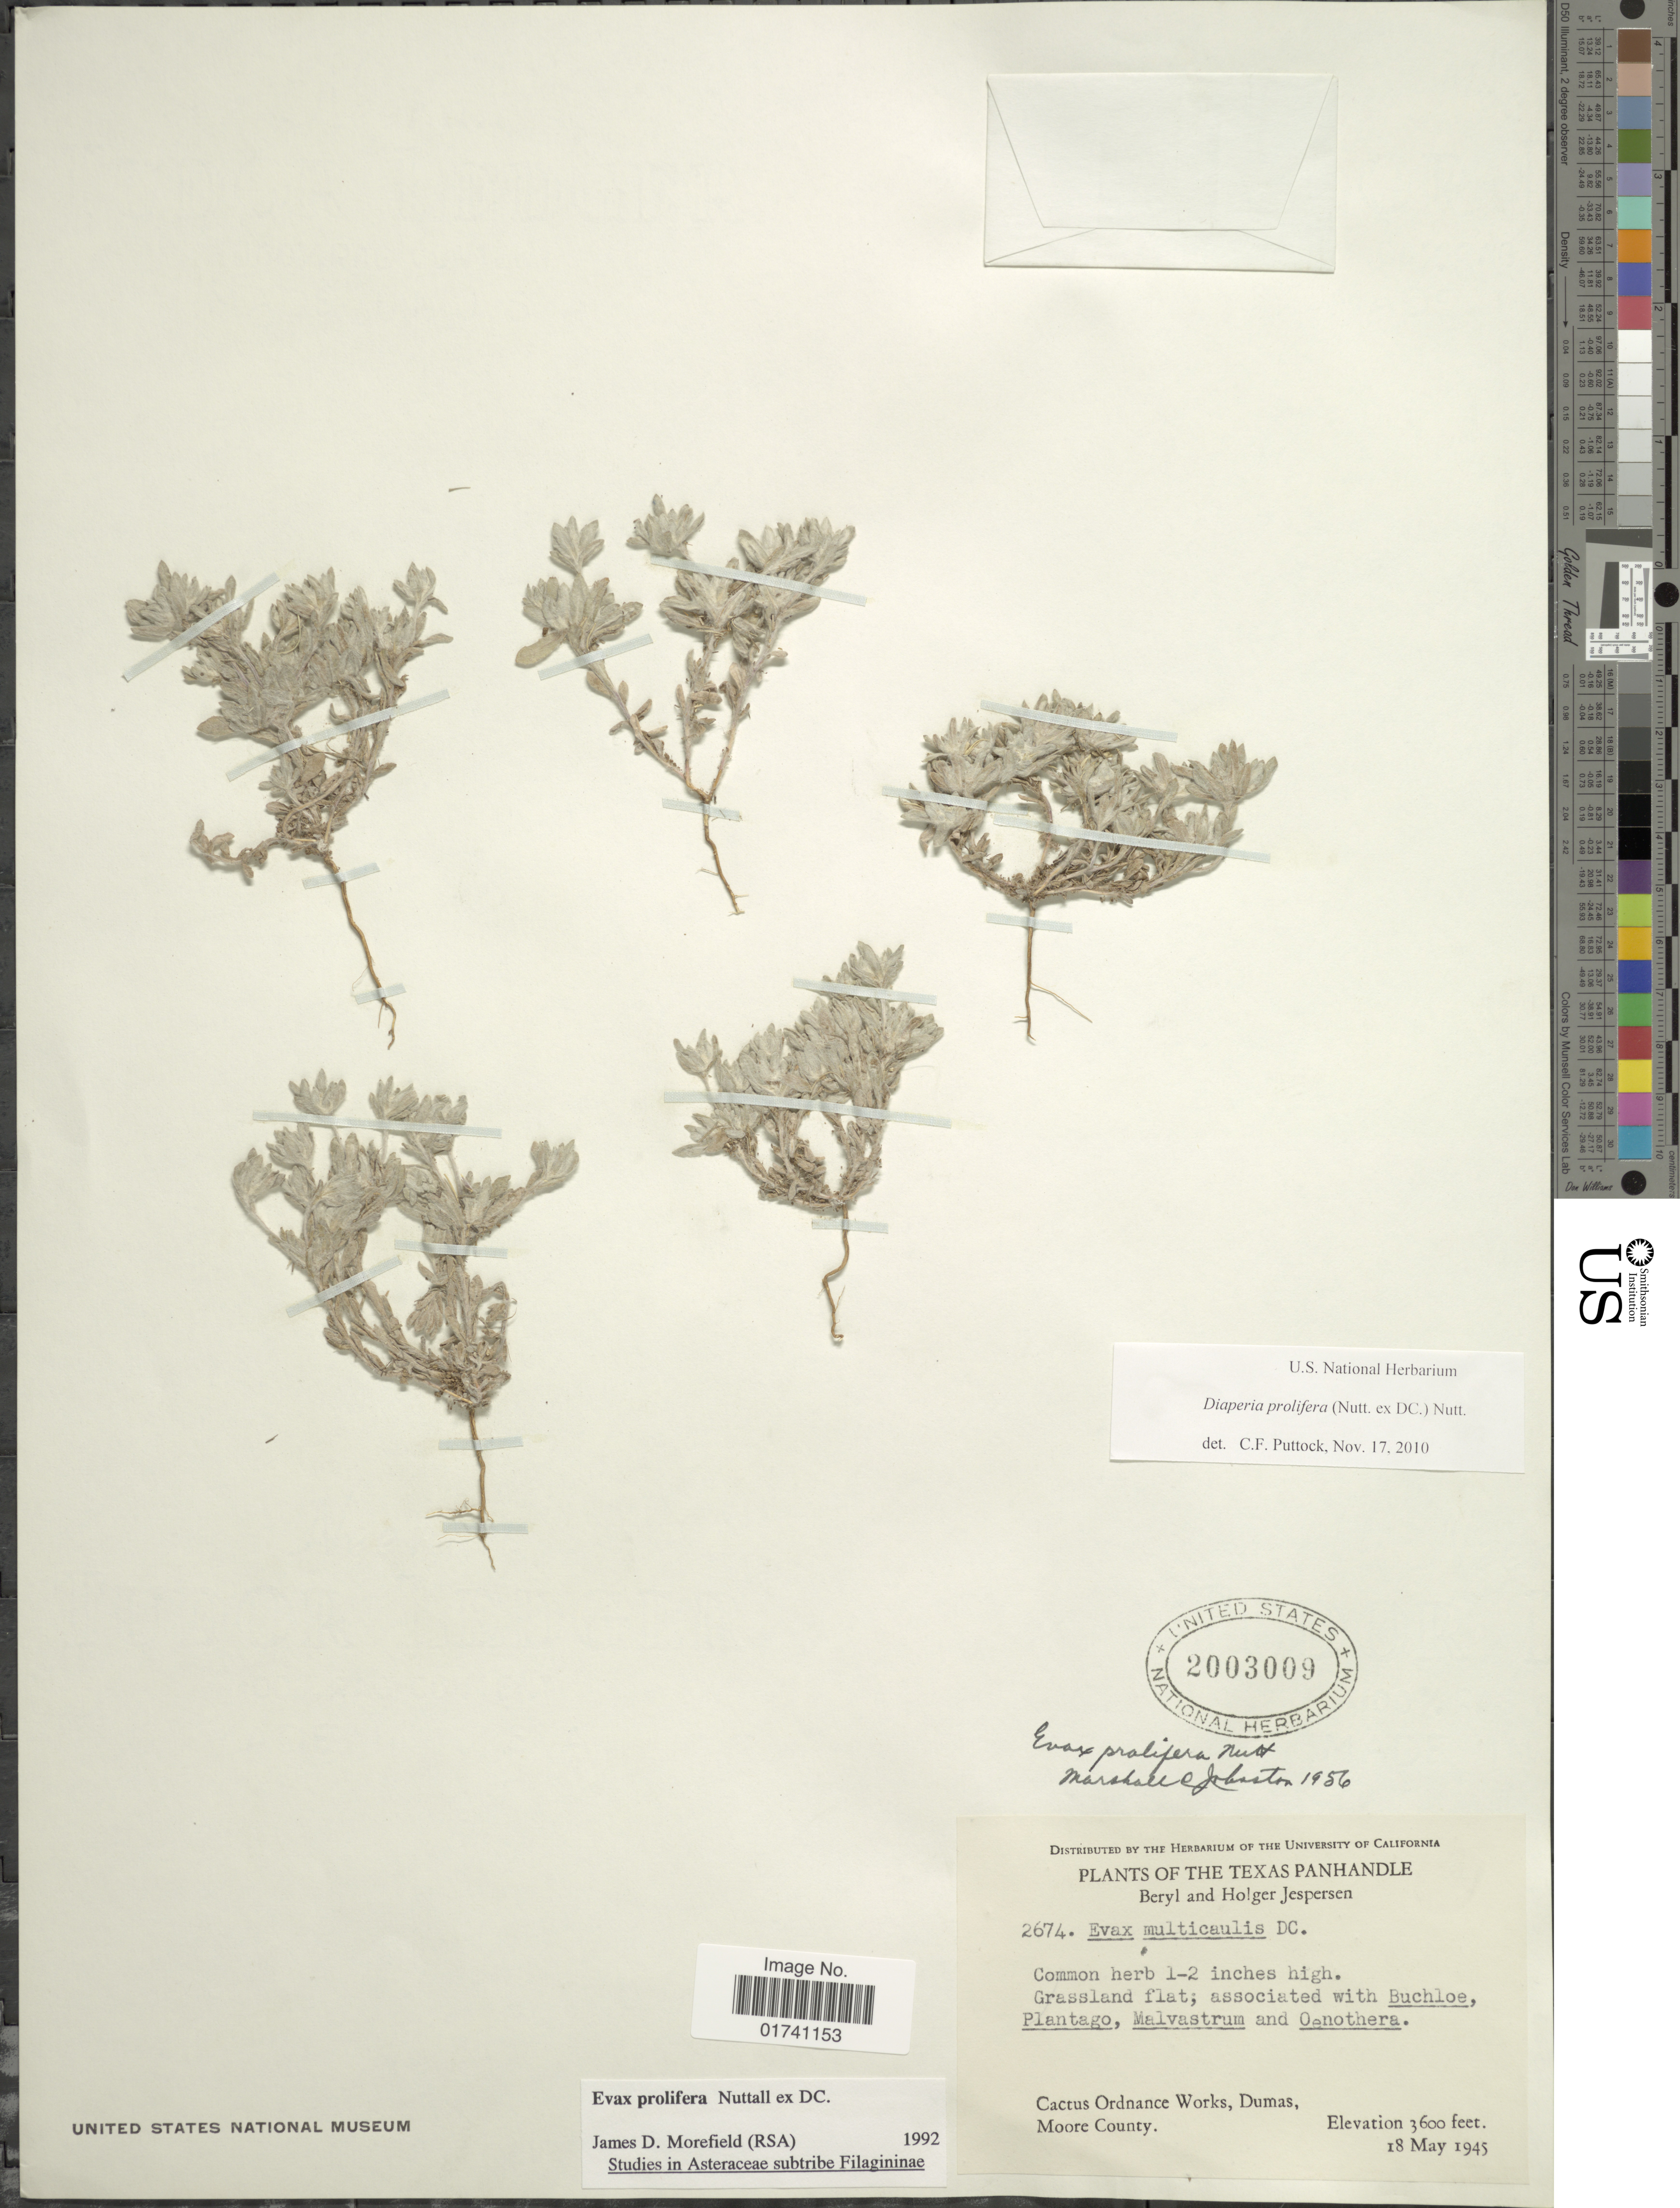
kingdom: Plantae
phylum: Tracheophyta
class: Magnoliopsida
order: Asterales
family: Asteraceae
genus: Diaperia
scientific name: Diaperia prolifera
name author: (Nutt. ex DC.) Morefield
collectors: B. Jespersen & H. Jespersen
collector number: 2674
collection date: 1945-05-18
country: United States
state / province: Texas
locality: Cactus Ordnance Works, Dumas, Moore County.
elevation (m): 1097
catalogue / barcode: US 2003009